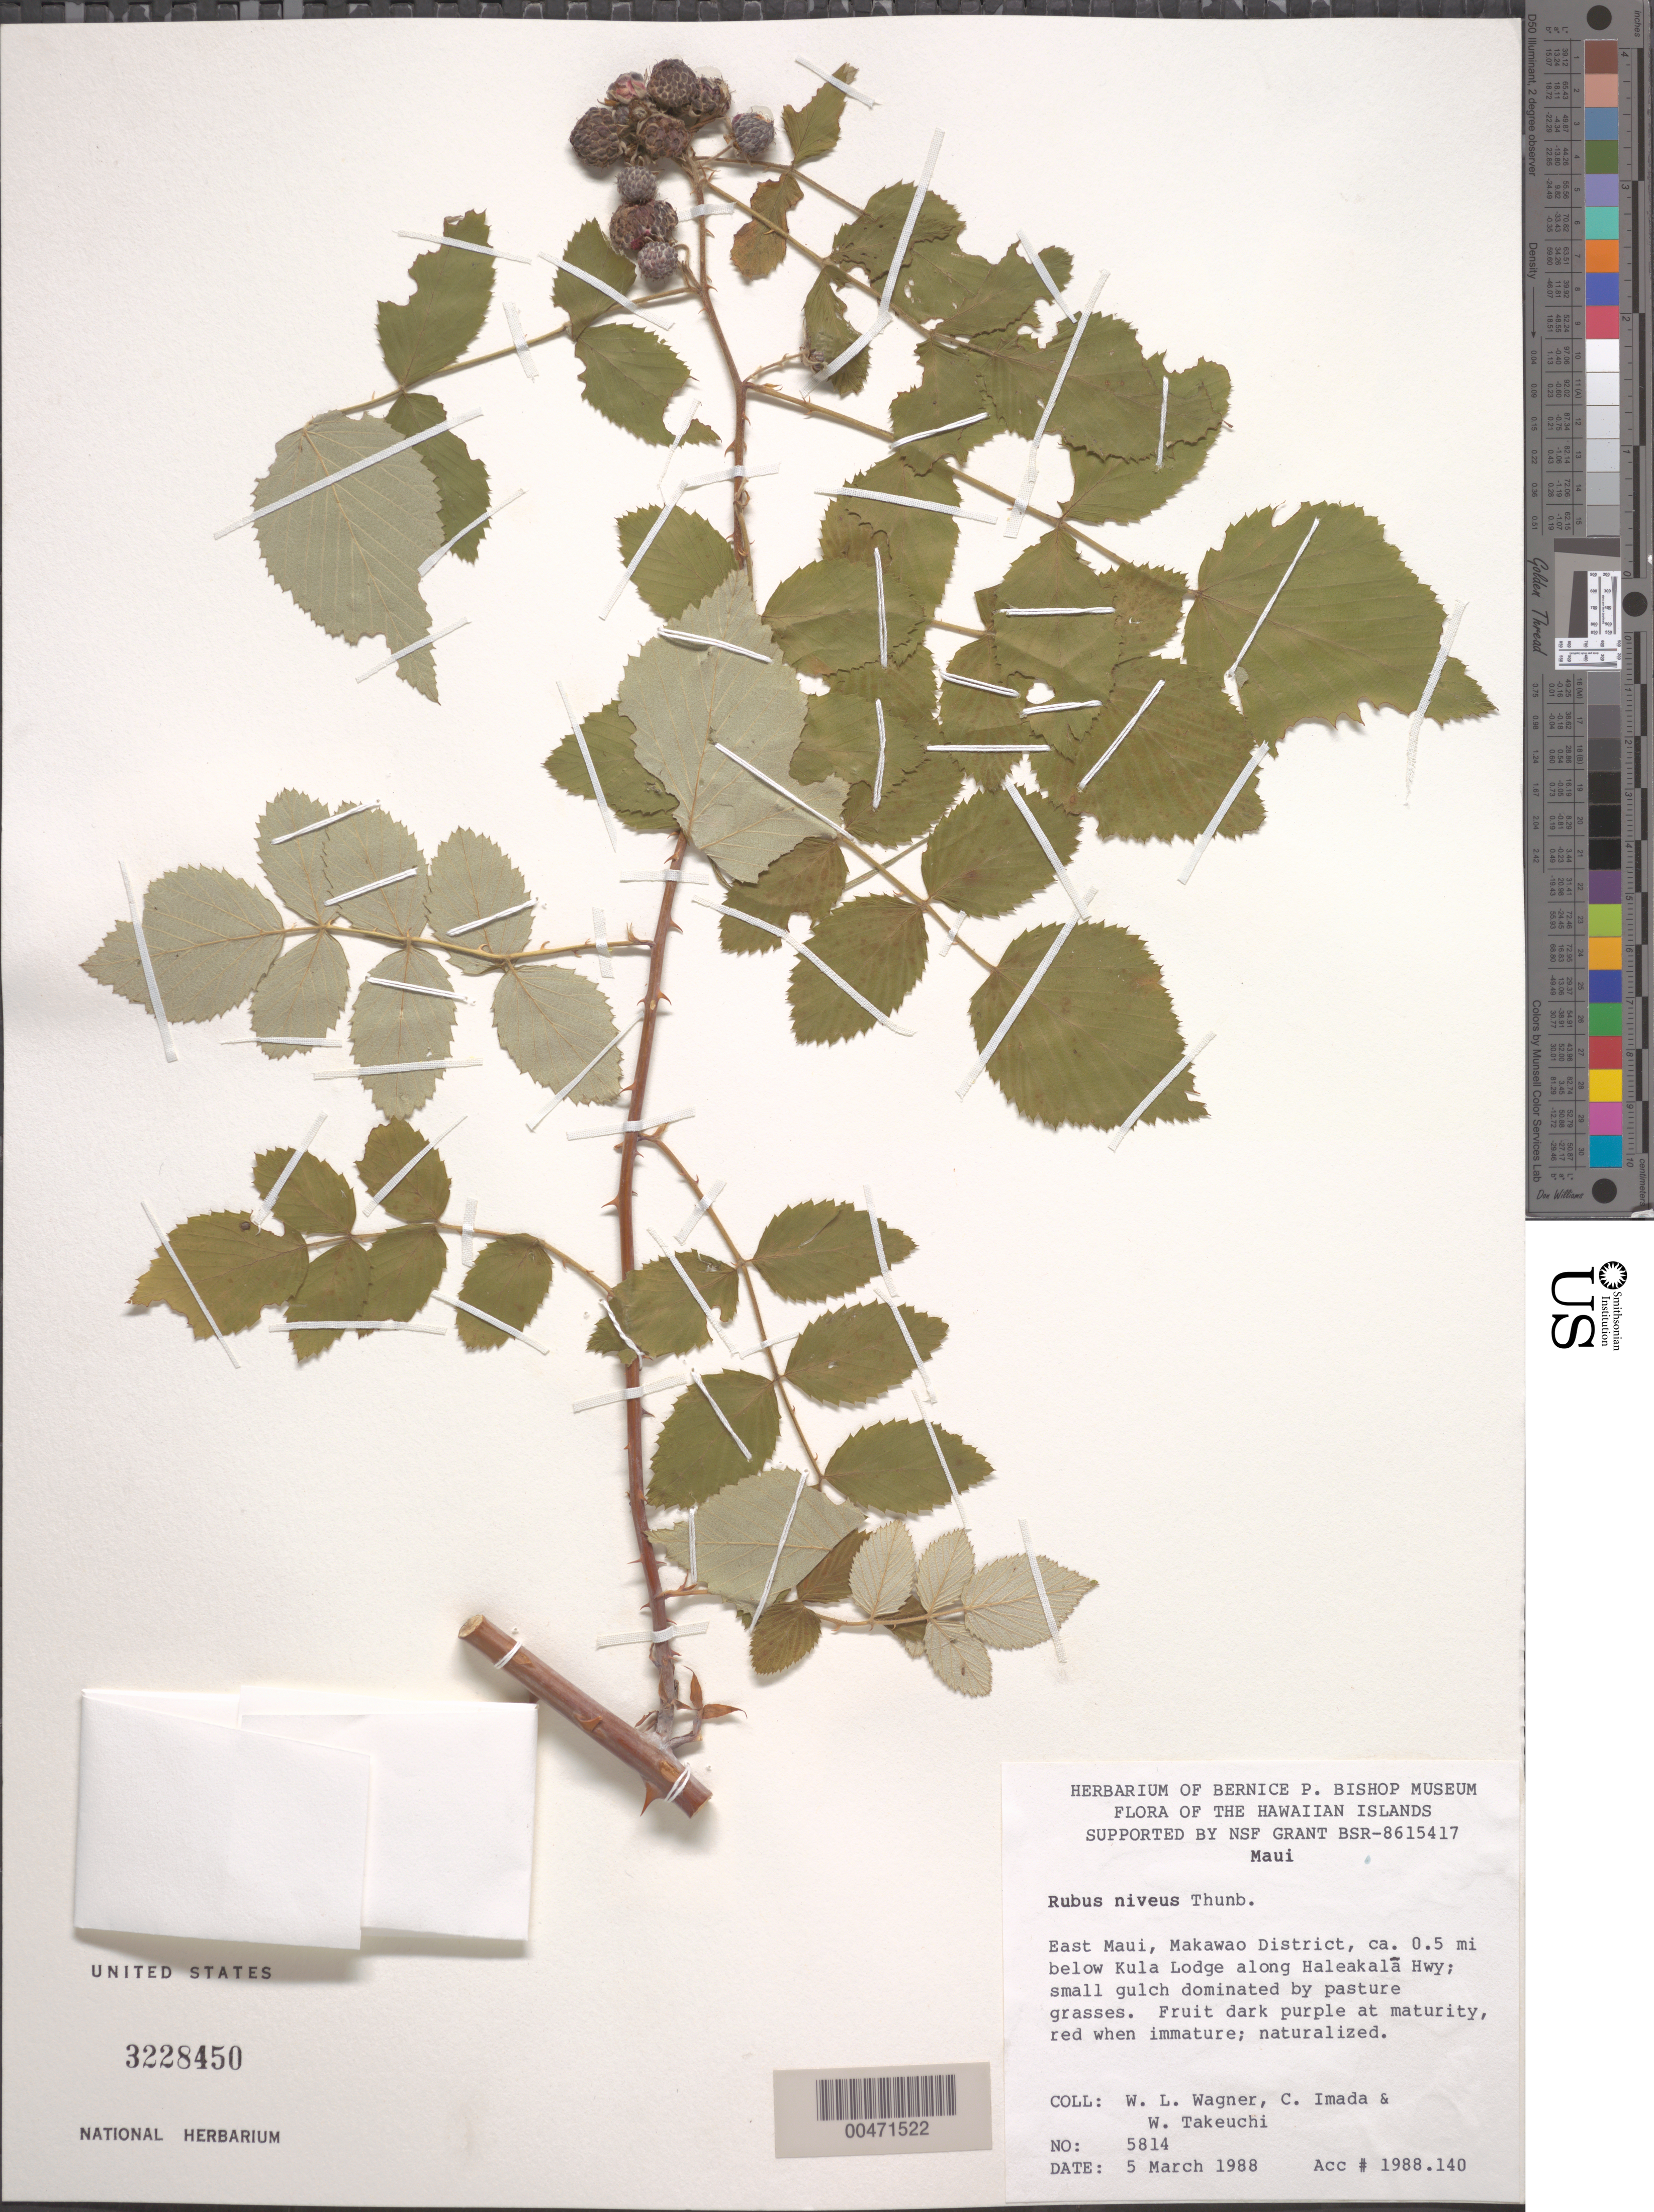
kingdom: Plantae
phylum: Tracheophyta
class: Magnoliopsida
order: Rosales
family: Rosaceae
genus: Rubus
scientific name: Rubus niveus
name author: Thunb.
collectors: W. L. Wagner, C. Imada & W. N. Takeuchi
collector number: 5814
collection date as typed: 5 Mar 1988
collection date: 1988-03-05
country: United States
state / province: Hawaii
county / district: Maui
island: Maui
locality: E Maui, Makawao Dist, ca 0.5 mi below Kula Lodge along Haleakala Hwy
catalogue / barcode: US 3228450